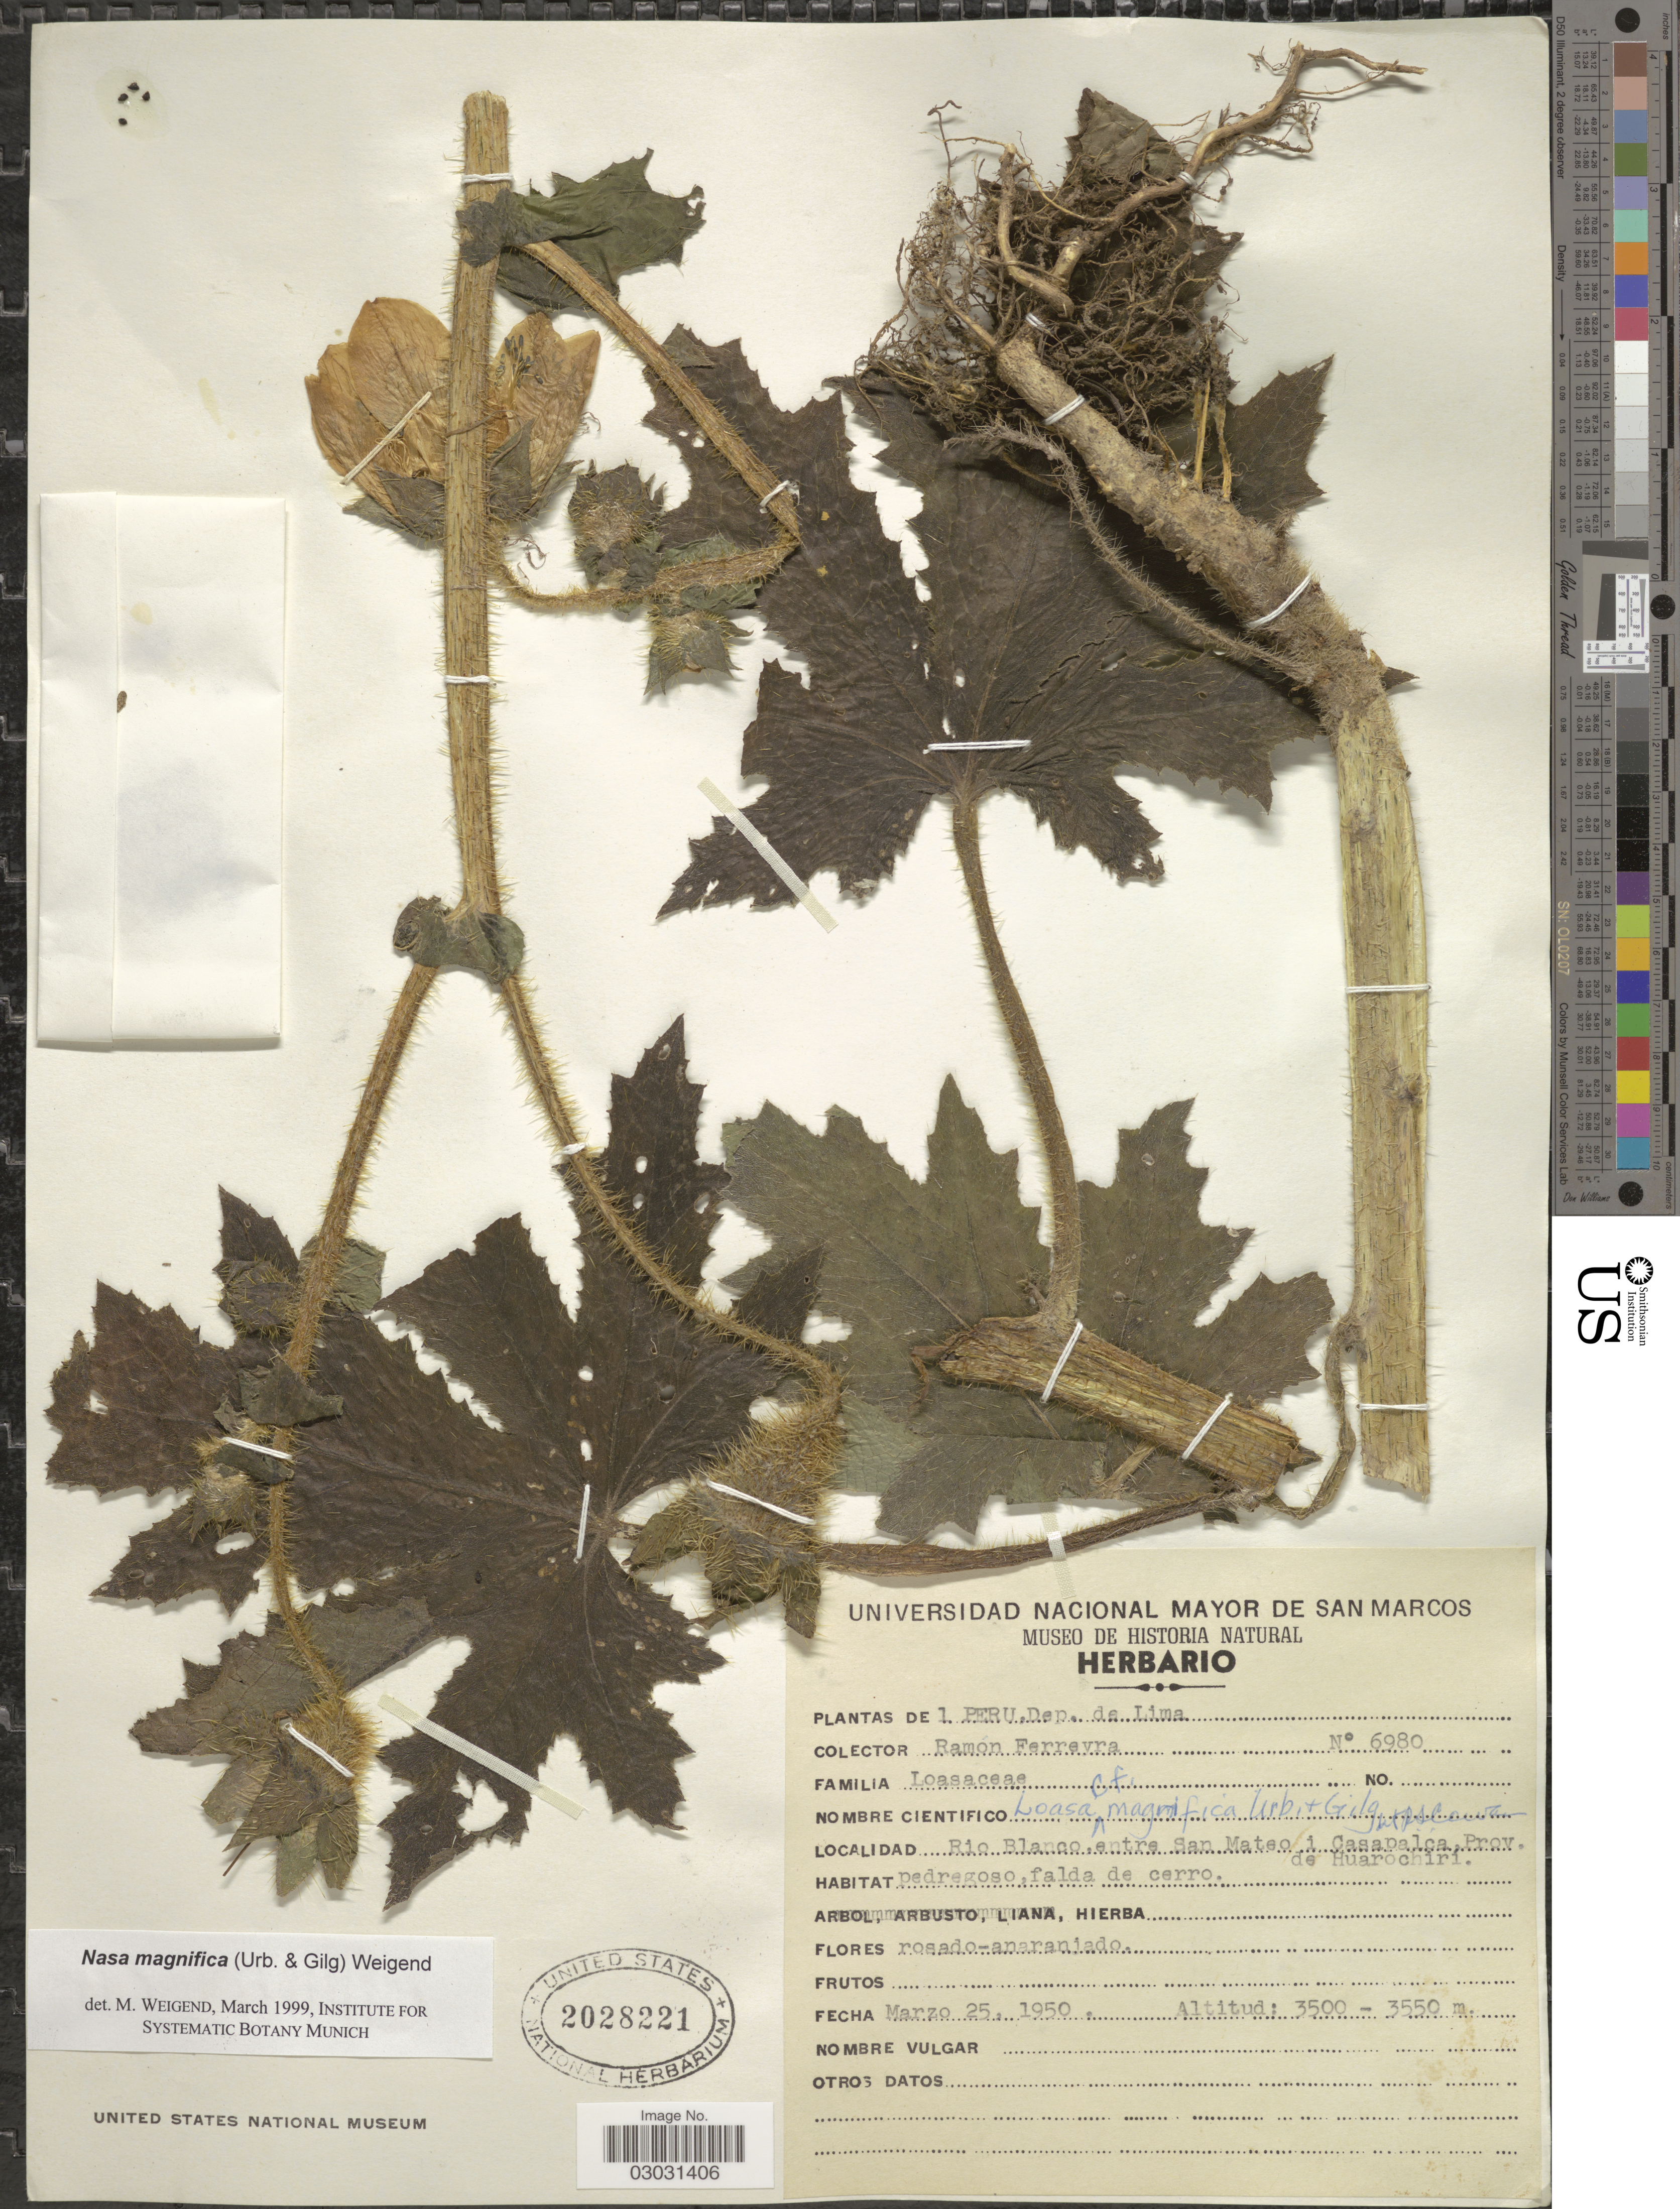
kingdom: Plantae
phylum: Tracheophyta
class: Magnoliopsida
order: Cornales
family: Loasaceae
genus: Nasa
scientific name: Nasa magnifica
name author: (Urb. & Gilg) Weigend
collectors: R. A. Ferreyra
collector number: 6980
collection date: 1950-03-25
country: Peru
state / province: Lima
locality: Dep. de Lima. Rio Blanco, entre San Mateo i Casapalca, Prov. de Huarochiri.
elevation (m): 3500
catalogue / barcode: US 2028221